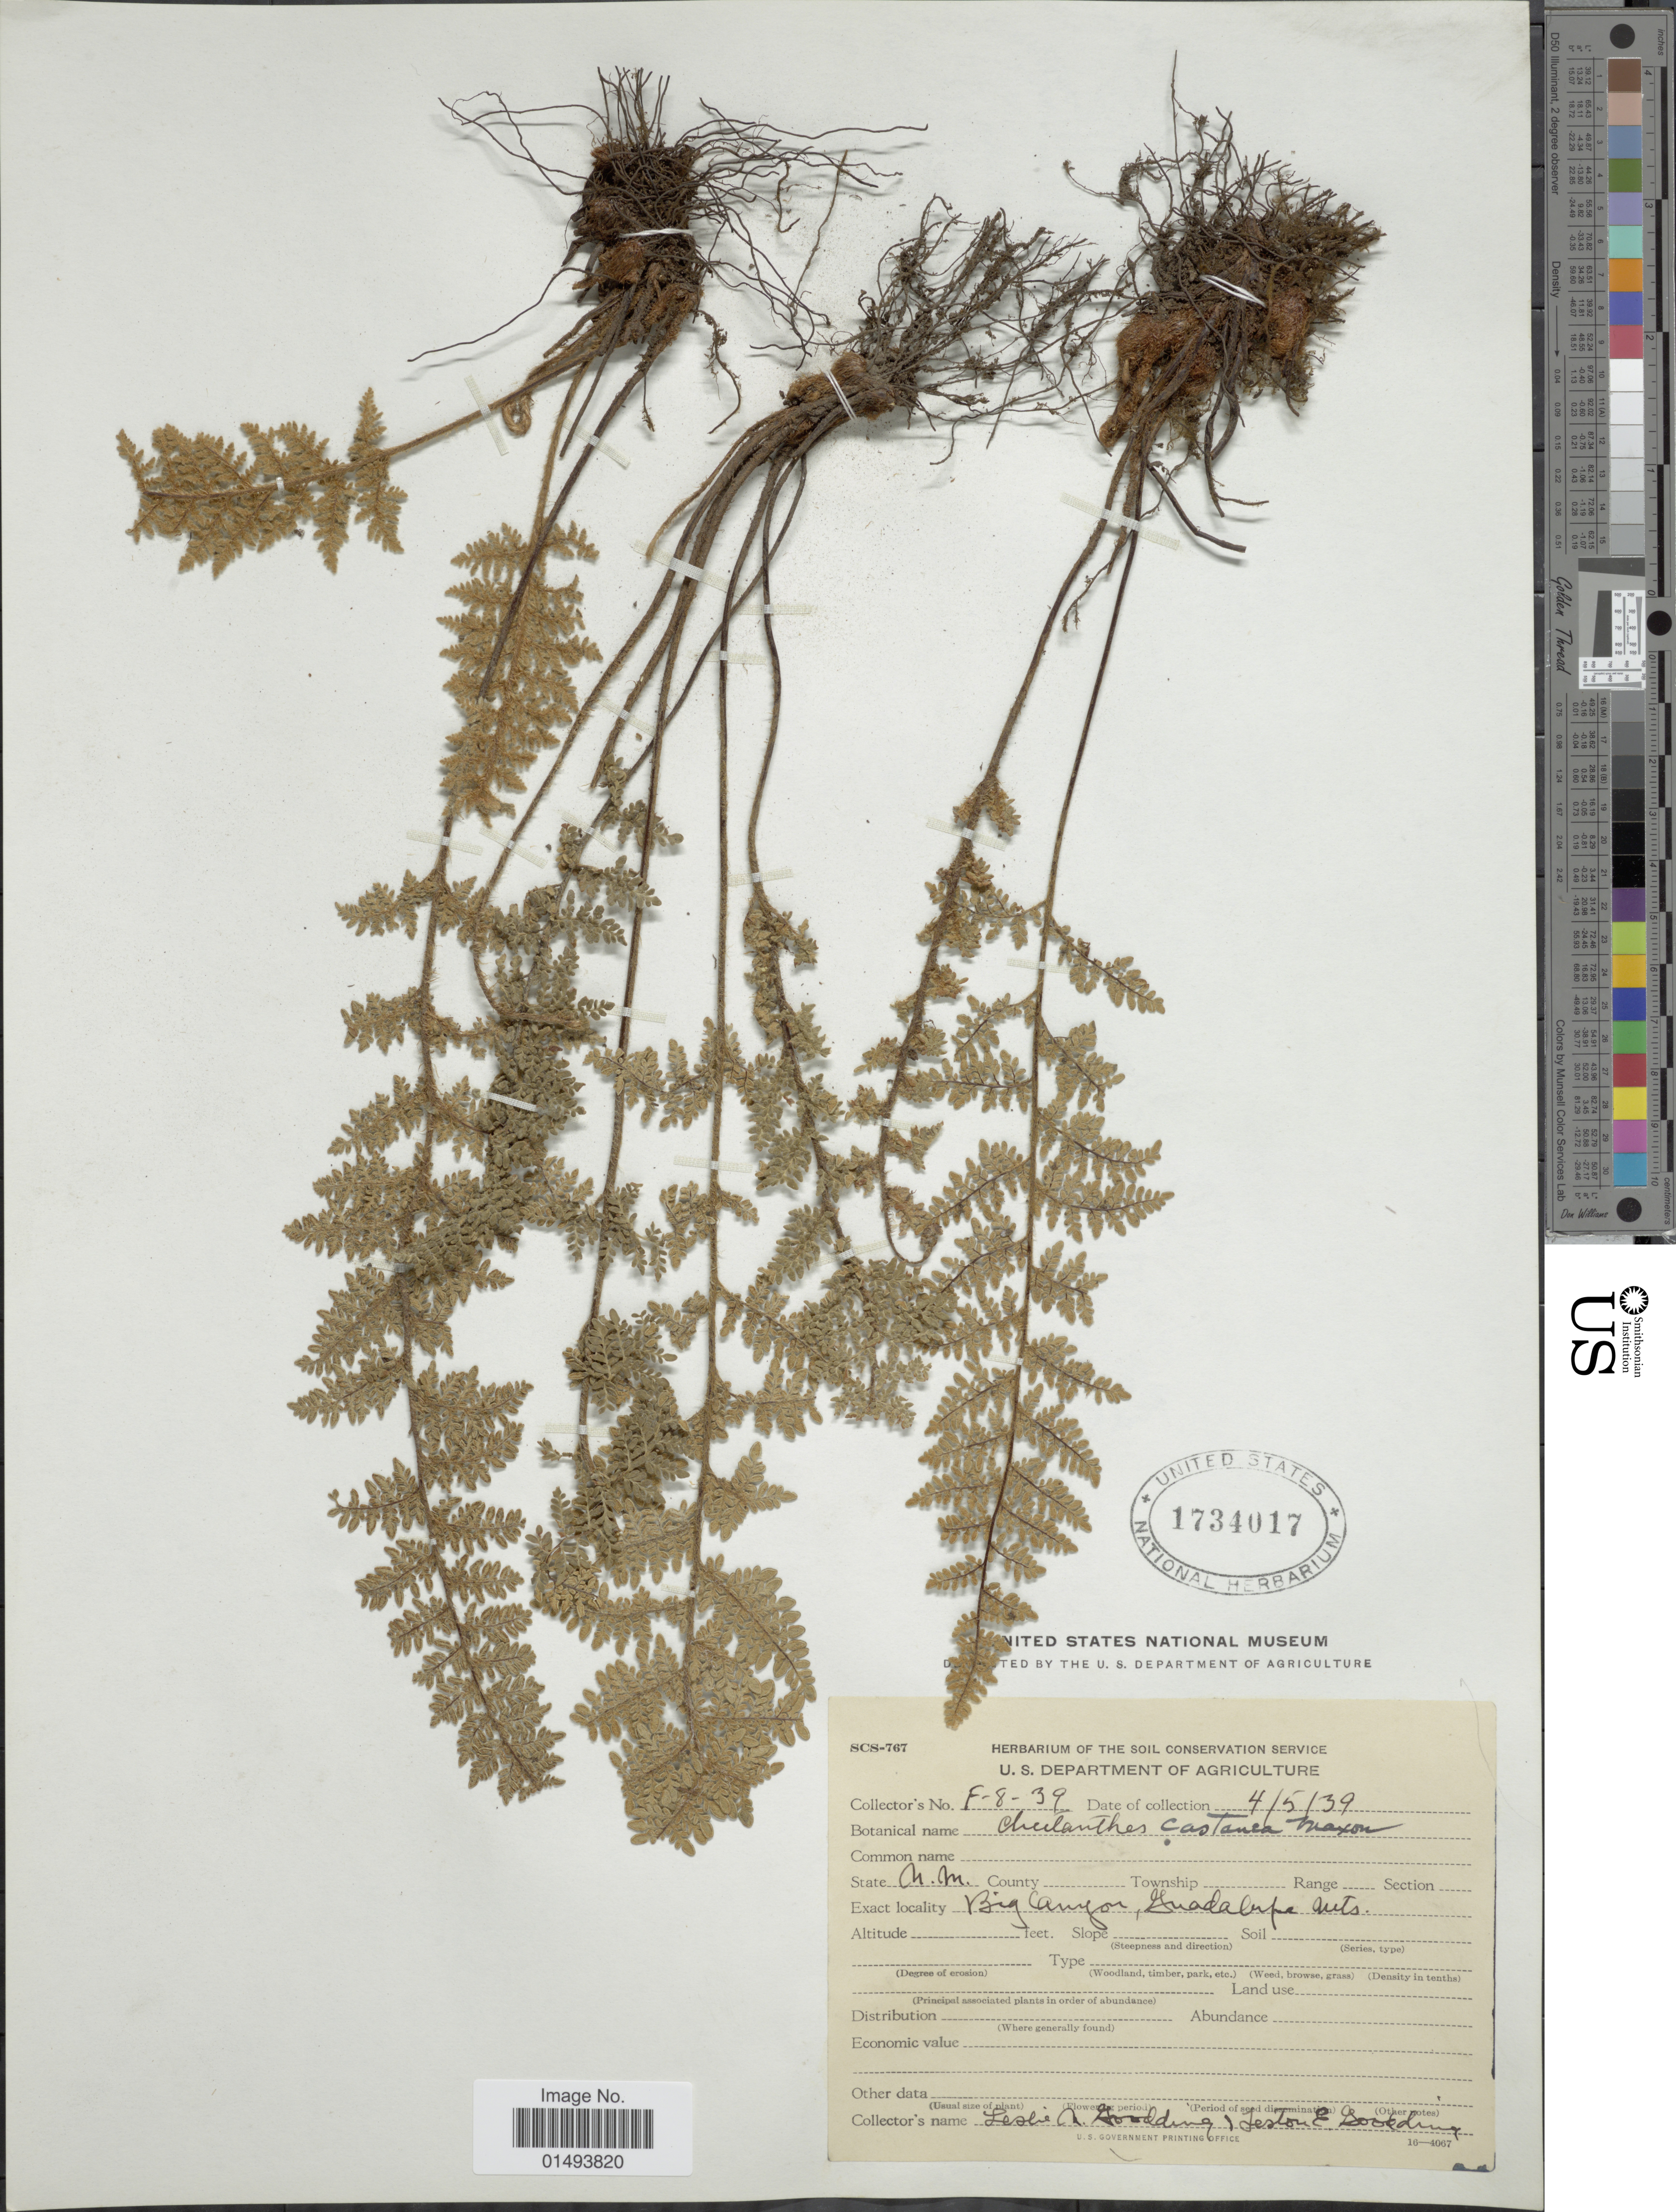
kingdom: Plantae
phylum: Tracheophyta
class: Polypodiopsida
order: Polypodiales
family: Pteridaceae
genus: Myriopteris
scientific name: Myriopteris rufa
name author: Fée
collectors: L. N. Goodding & J. Goodding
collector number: SCS-767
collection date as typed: Transcribed d/m/y: 5/4/39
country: Mexico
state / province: Baja California Norte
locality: Big Canyon, Guadalupe mts.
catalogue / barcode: US 1734017